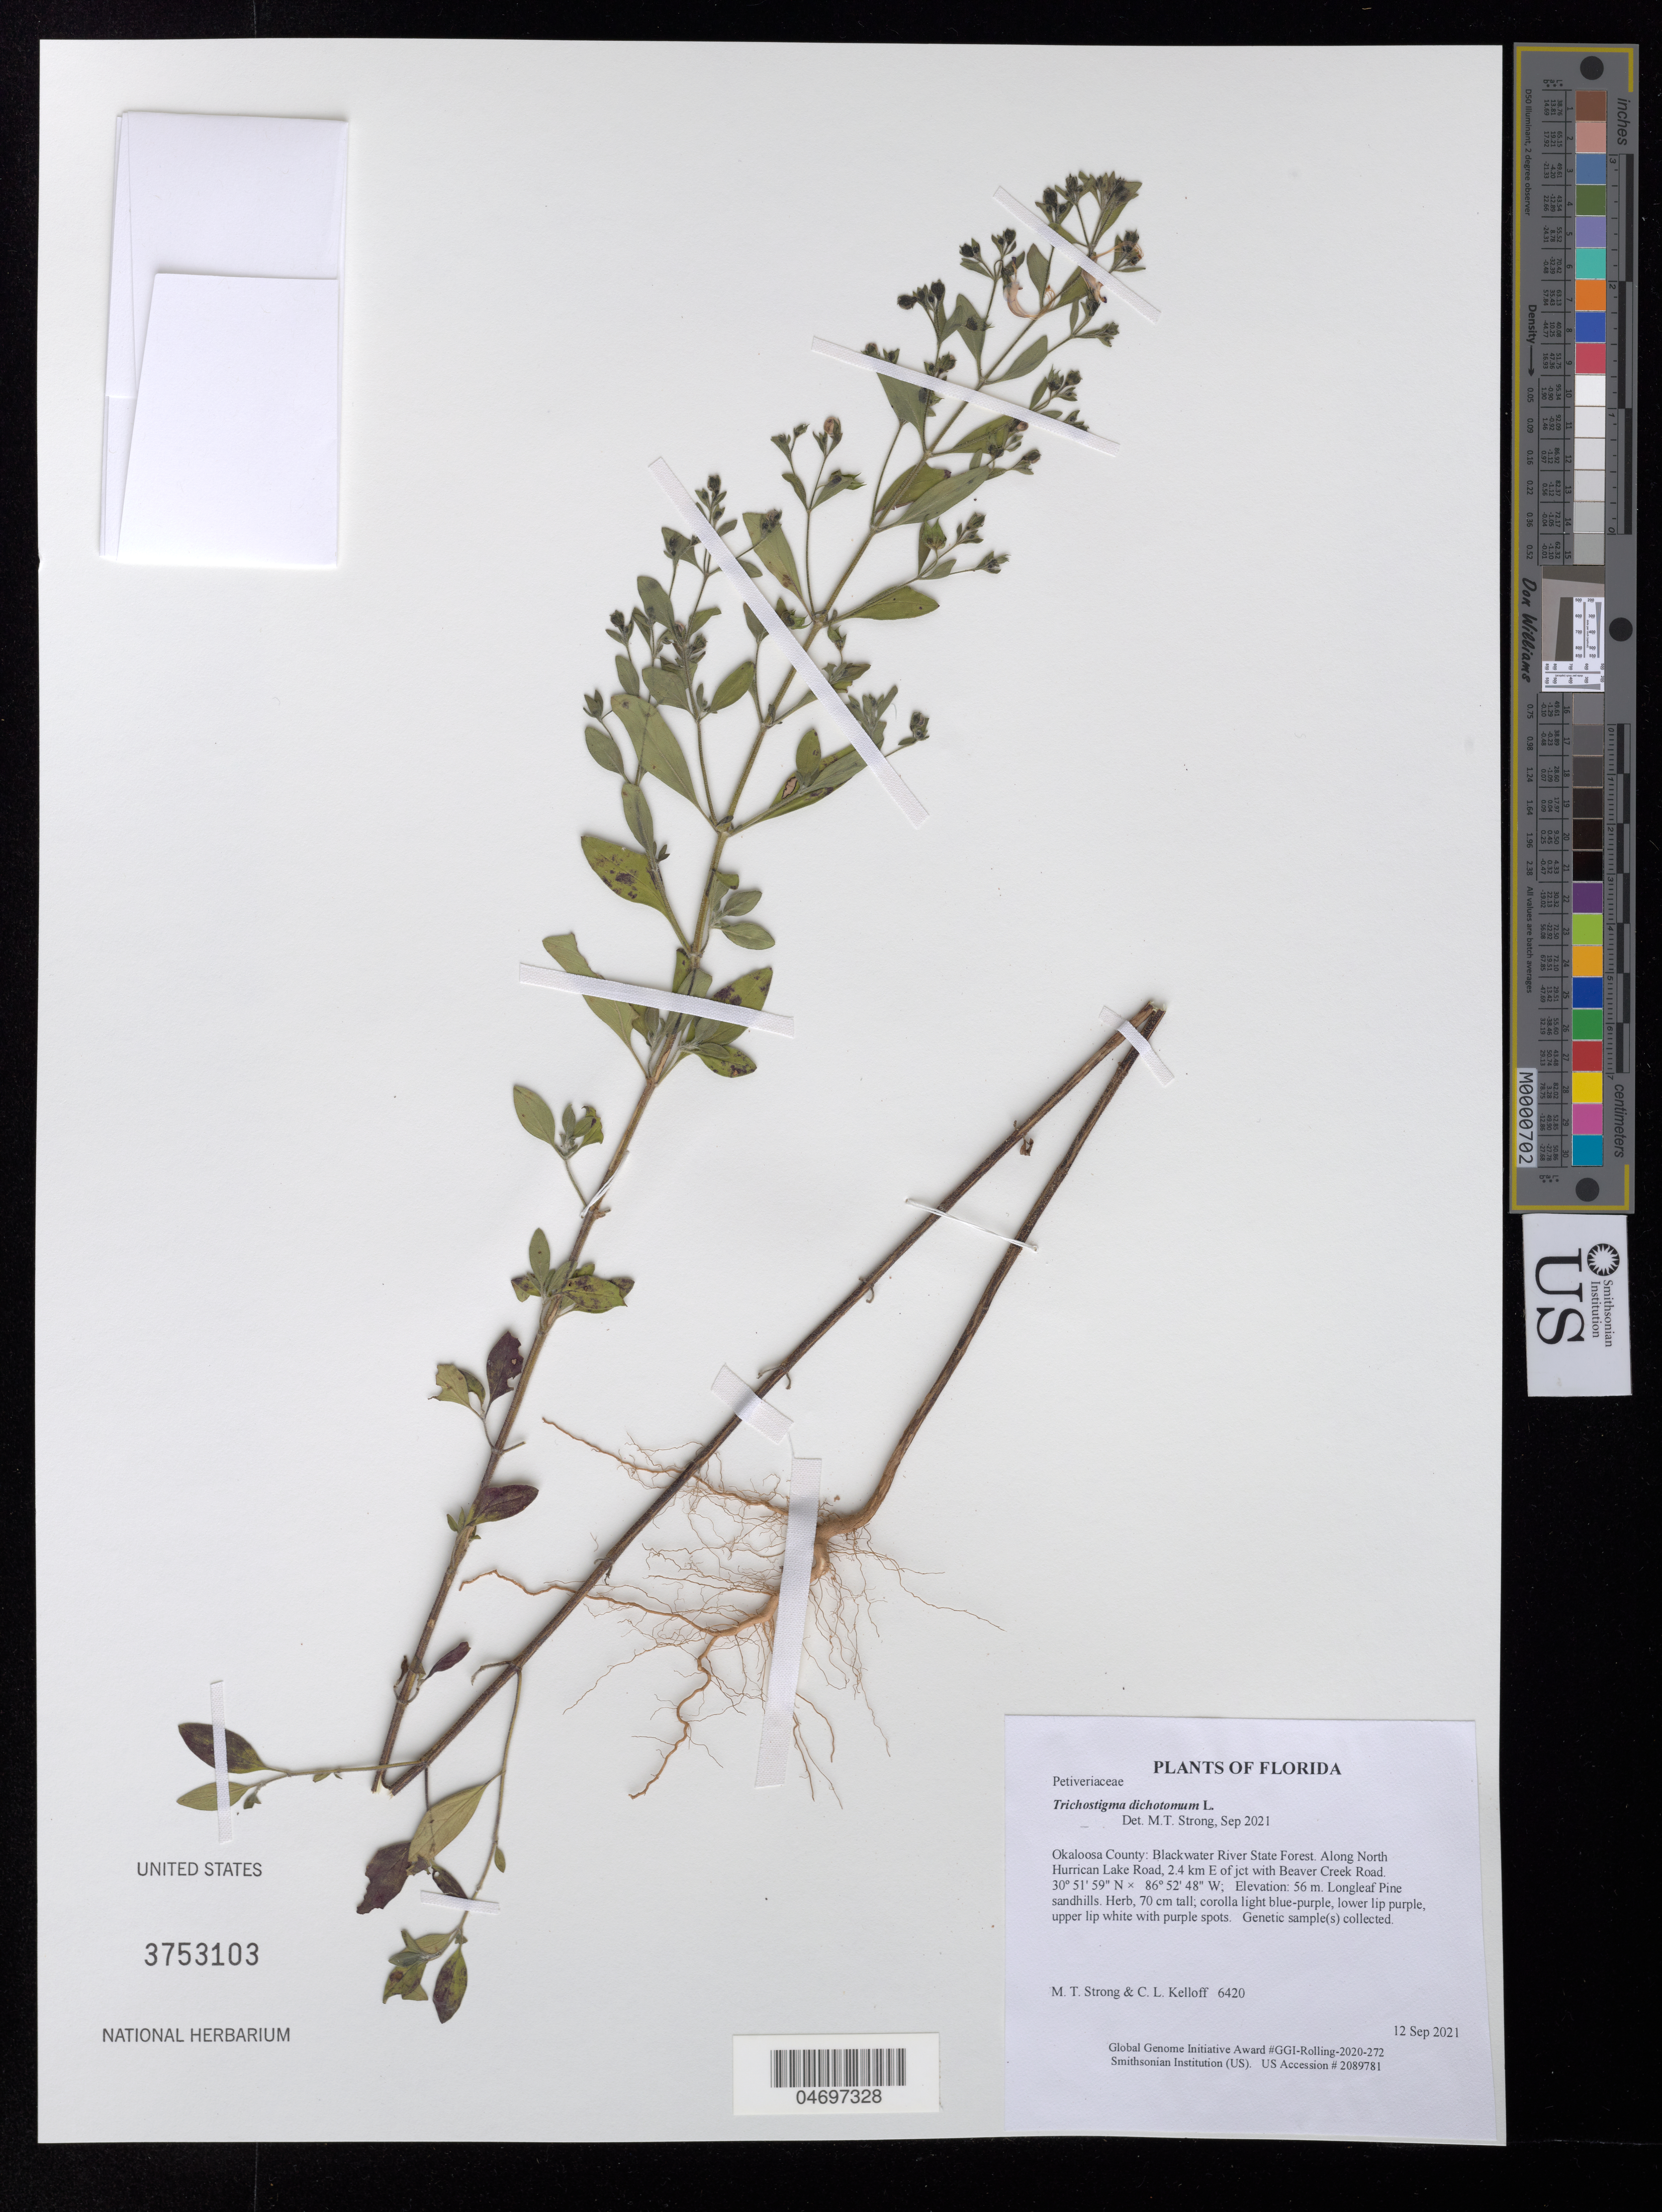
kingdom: Plantae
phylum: Tracheophyta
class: Magnoliopsida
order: Lamiales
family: Lamiaceae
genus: Trichostema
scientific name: Trichostema dichotomum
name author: L.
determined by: Strong, Mark T.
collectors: M. T. Strong & C. L. Kelloff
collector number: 6420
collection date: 2021-09-12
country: United States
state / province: Florida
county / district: Okaloosa County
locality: Blackwater River State Forest. Along North Hurrican Lake Road, 2.4 km E of jct with Beaver Creek Road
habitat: Longleaf Pine sandhills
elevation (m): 56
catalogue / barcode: US 3753103